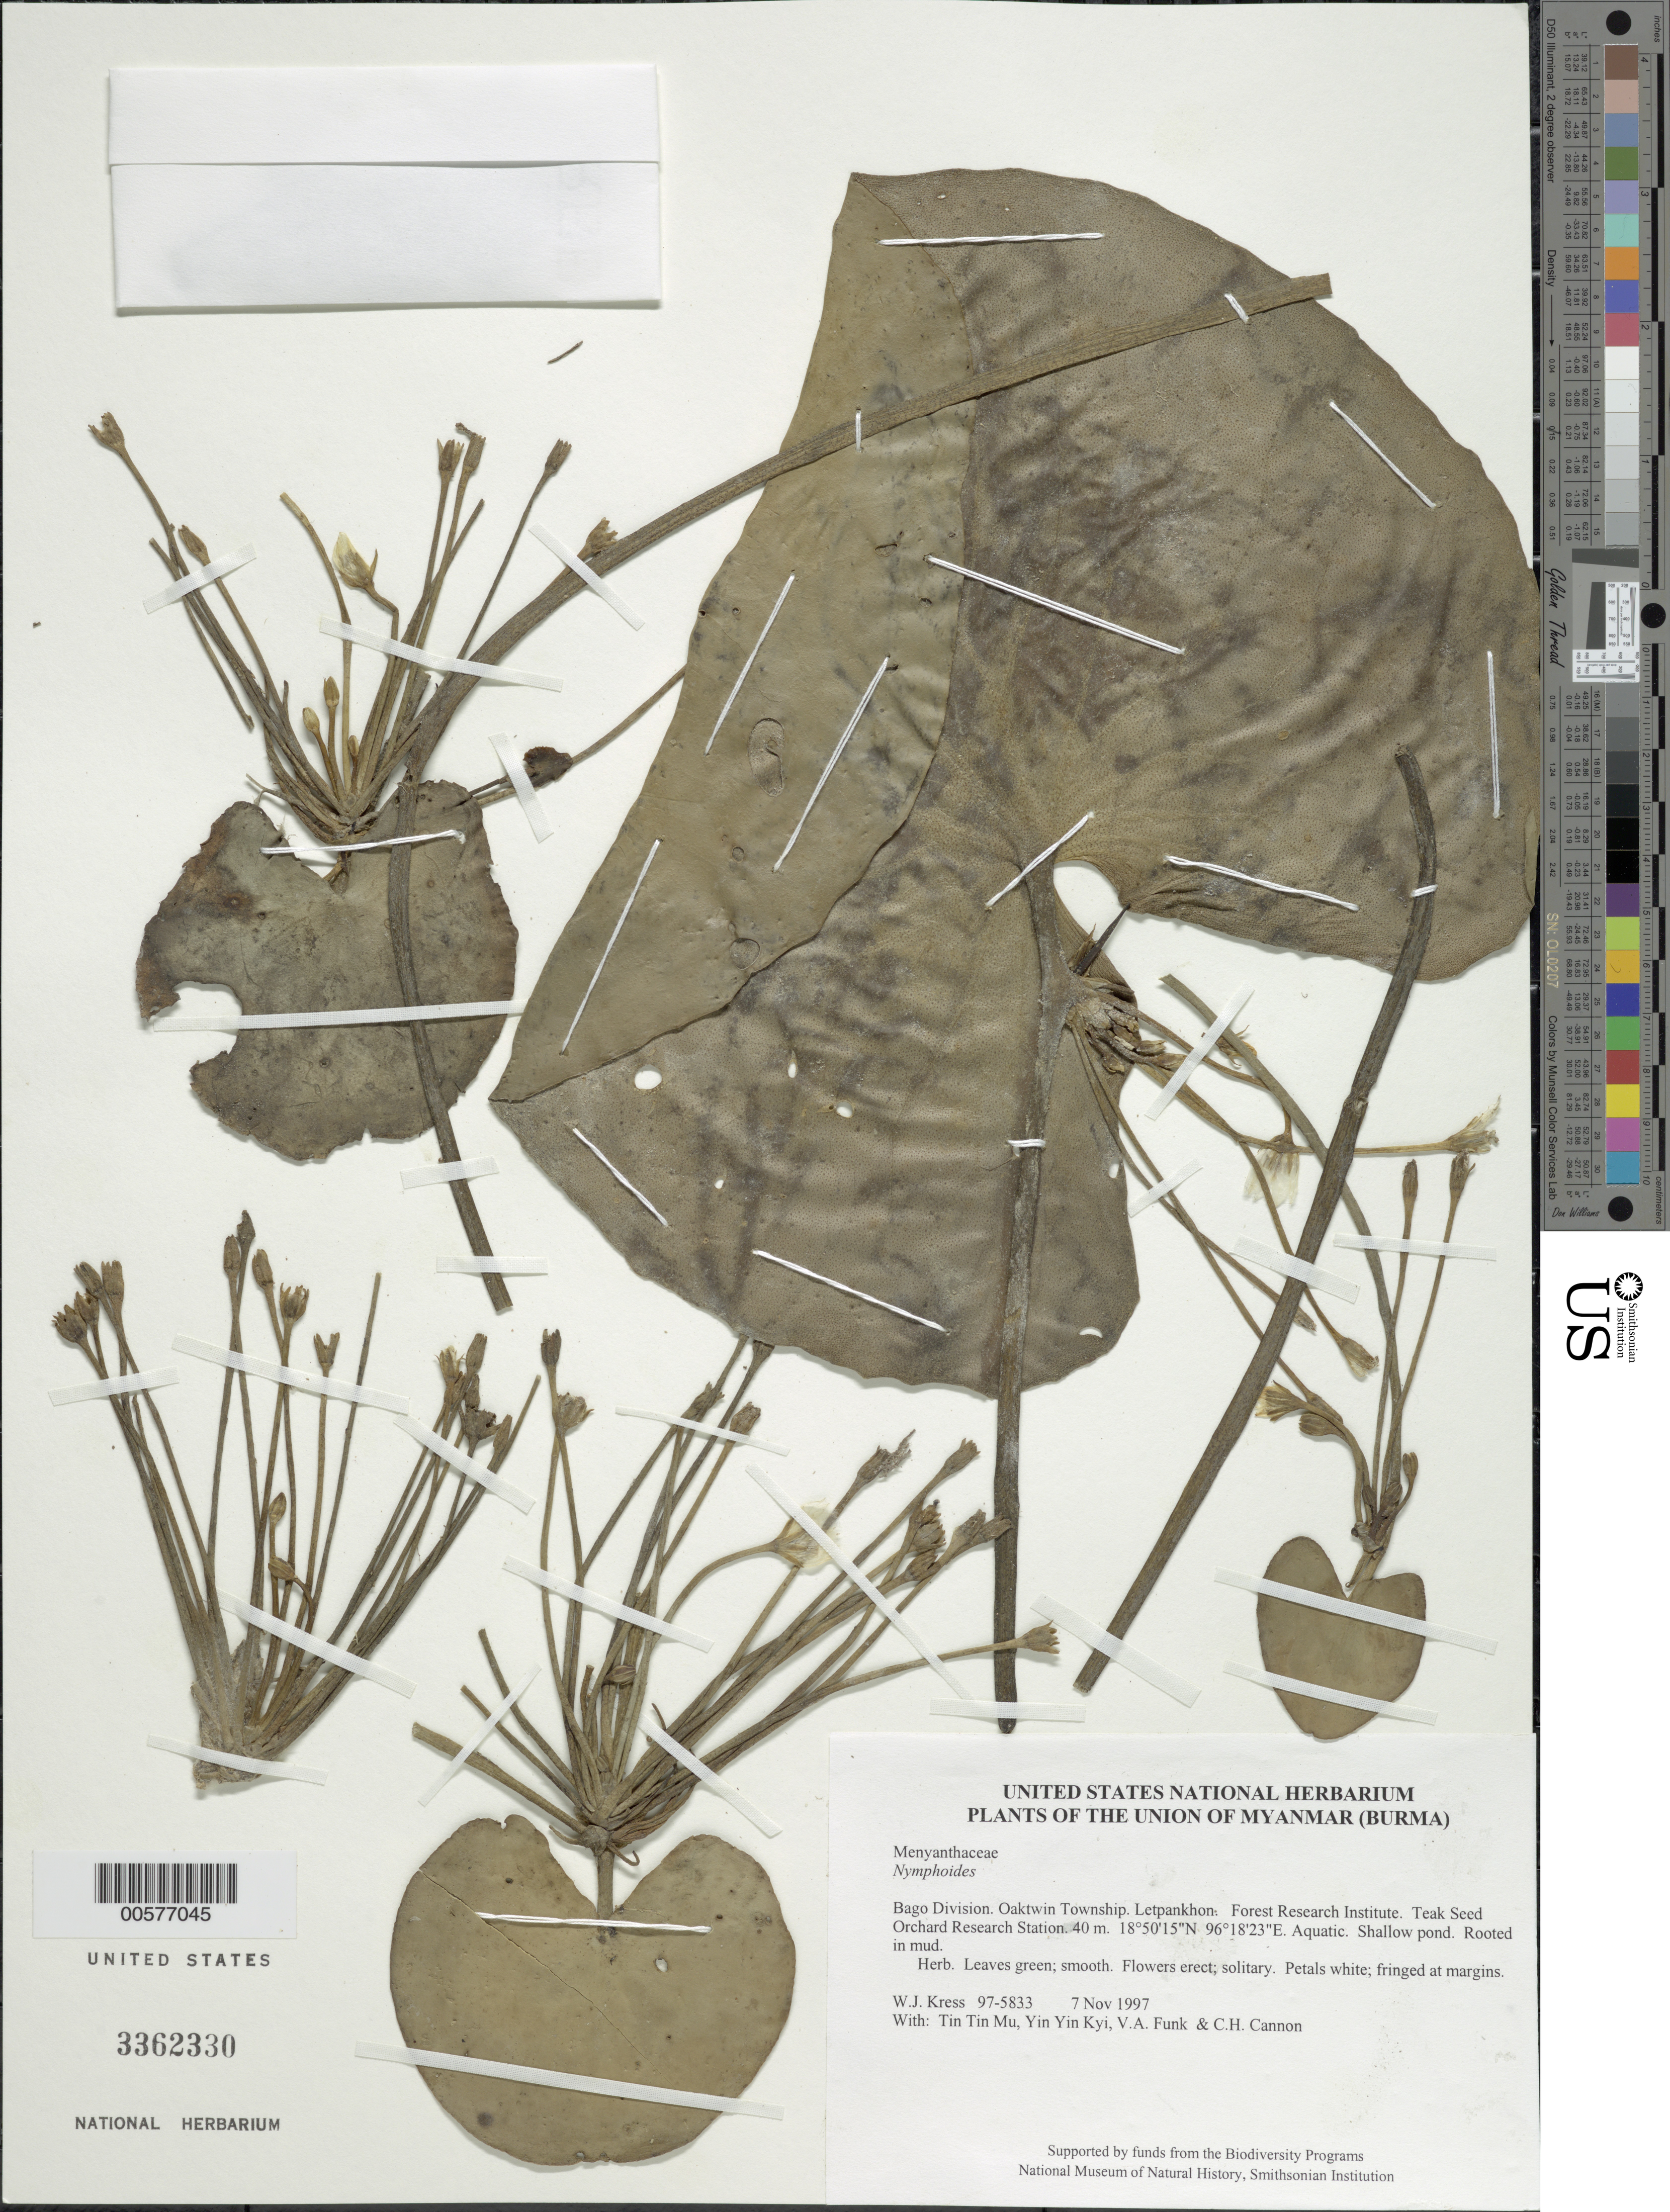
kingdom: Plantae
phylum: Tracheophyta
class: Magnoliopsida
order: Asterales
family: Menyanthaceae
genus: Nymphoides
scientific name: Nymphoides sp.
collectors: W. J. Kress, Tin Tin Mu, Yin Yin Kyi, V. Funk, C. H. Cannon & D. A. Bell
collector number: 97-5833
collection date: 1997-11-07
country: Myanmar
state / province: Bago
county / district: Oaktwin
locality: Letpankhon. Forest Research Institute. Teak Seed Orchard Research Station.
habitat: Aquatic. Shallow pond. Rooted in mud.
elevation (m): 40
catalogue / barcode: US 3362330